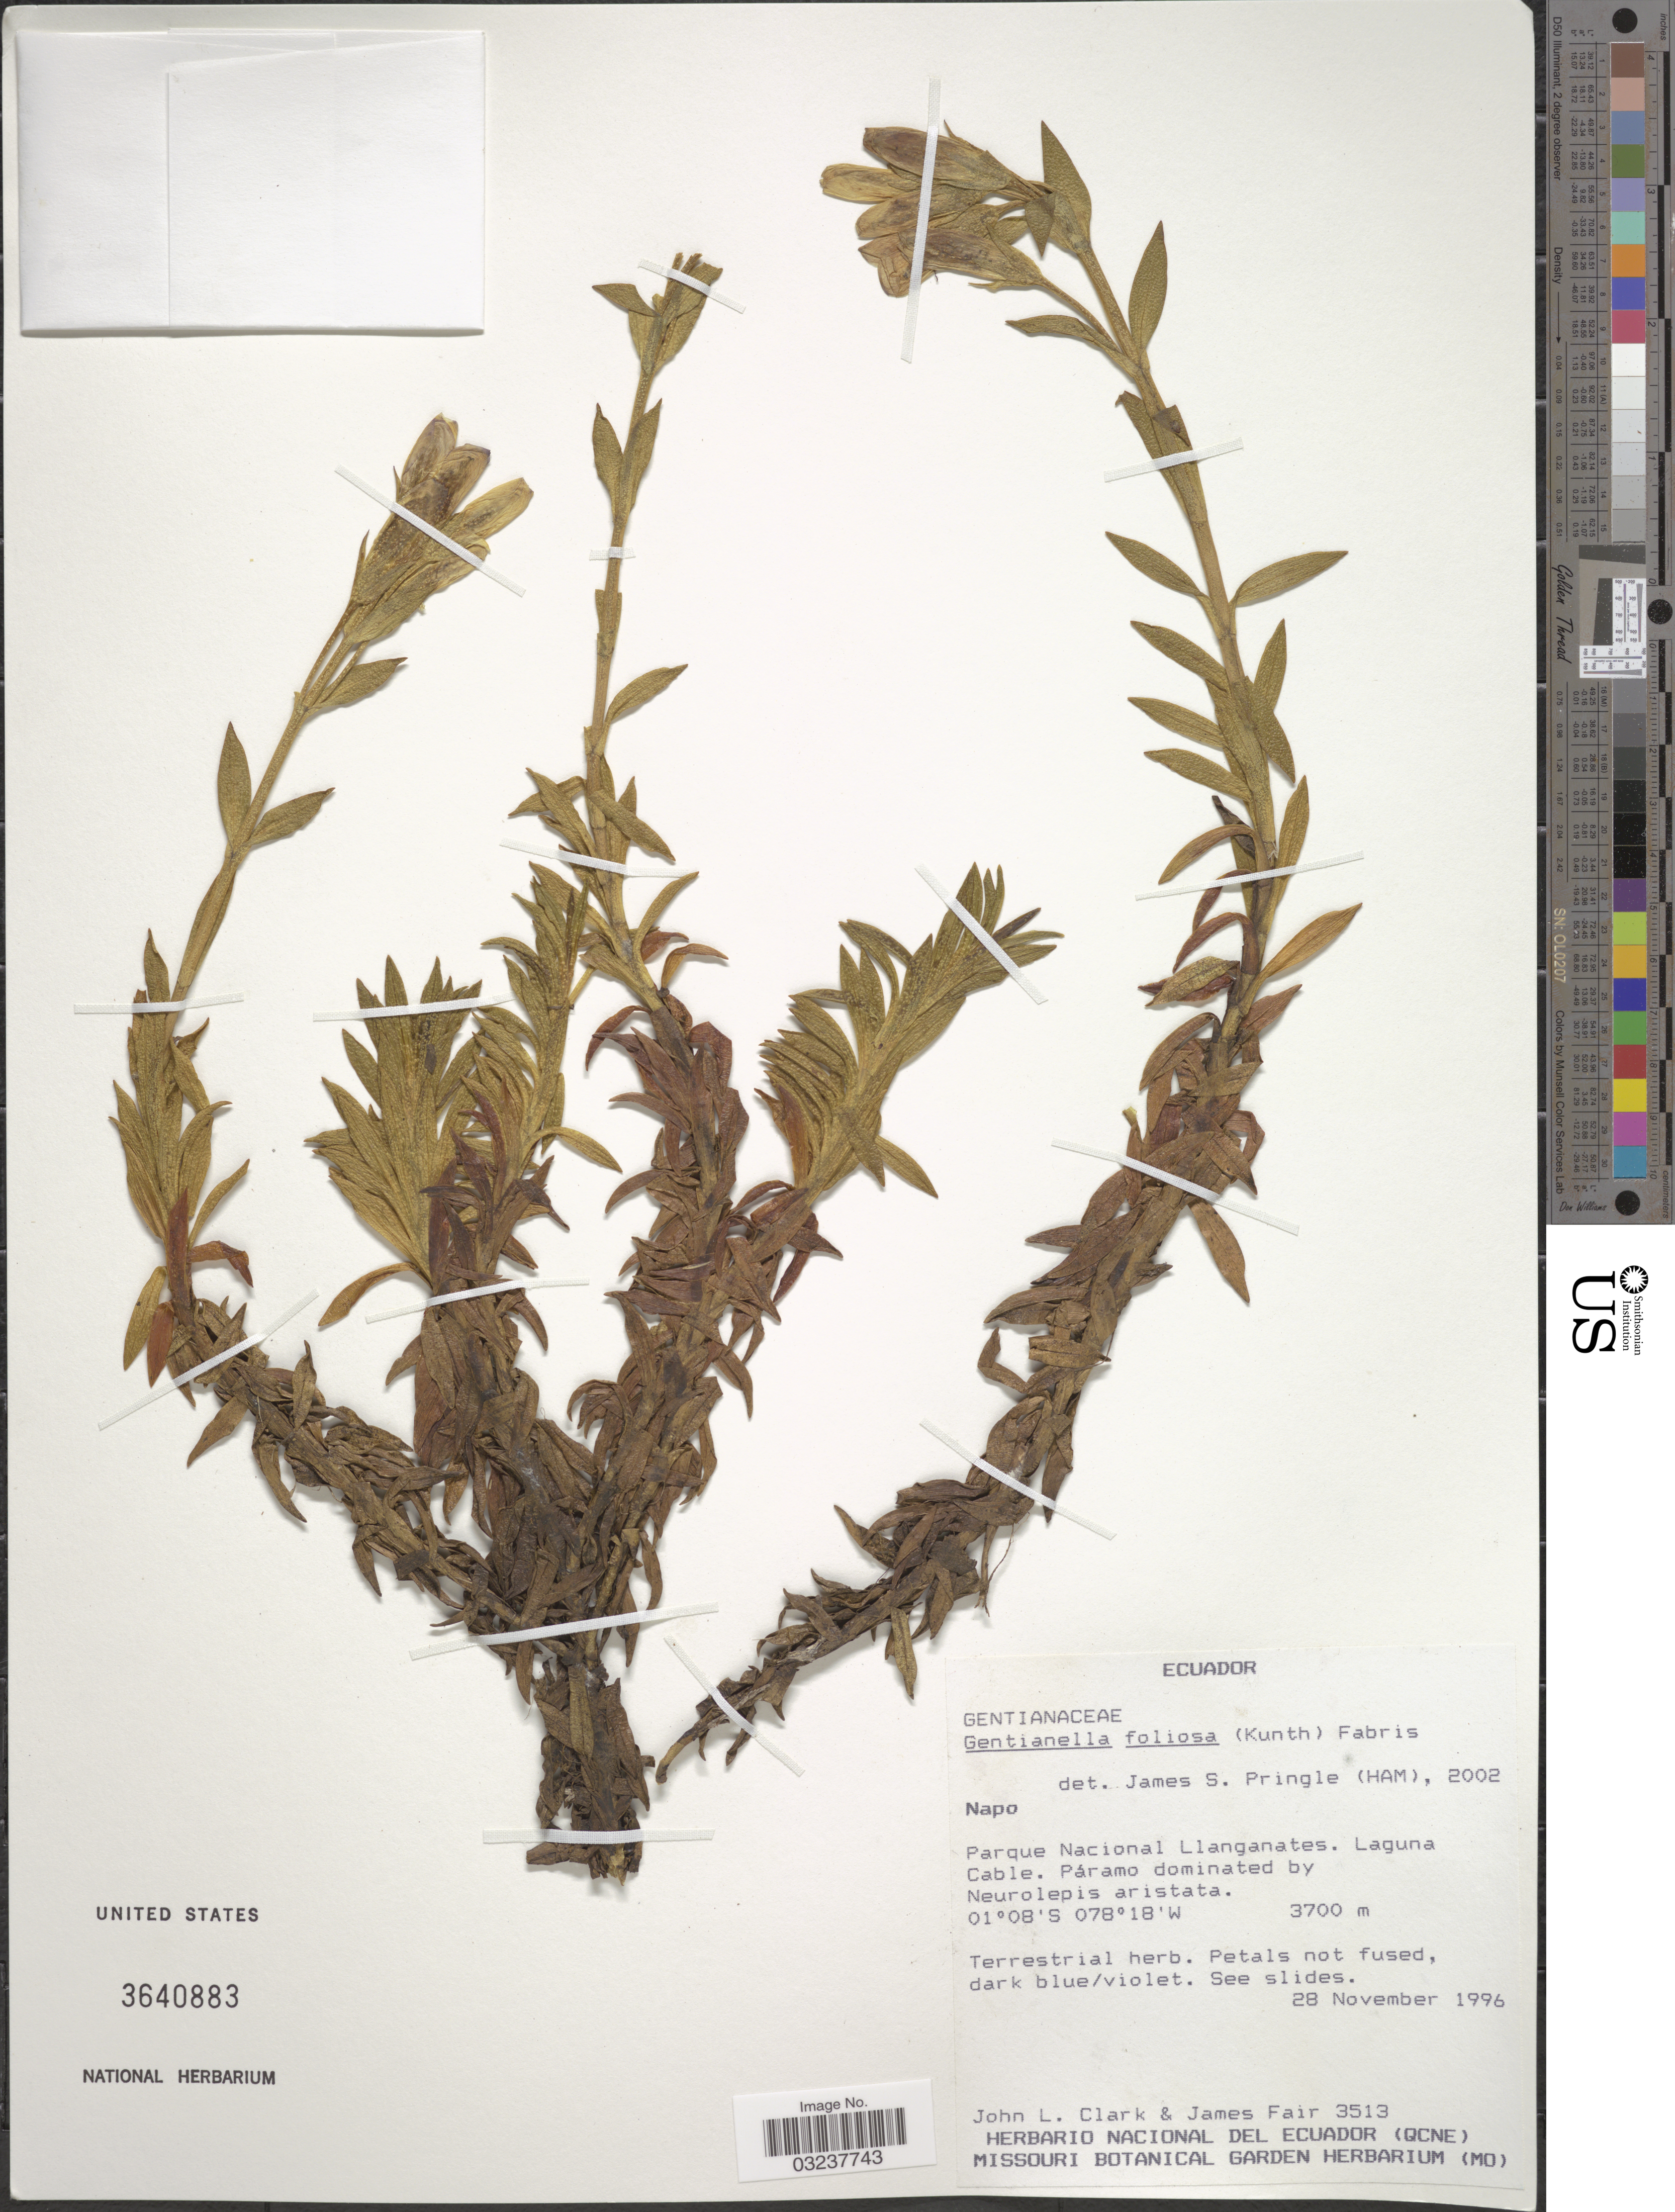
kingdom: Plantae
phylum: Tracheophyta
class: Magnoliopsida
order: Gentianales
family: Gentianaceae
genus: Gentianella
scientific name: Gentianella foliosa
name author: (Kunth) Fabris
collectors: J. L. Clark & J. Fair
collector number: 3513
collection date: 1996-11-28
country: Ecuador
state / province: Napo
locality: Parque Nacional Llanganates. Laguna Cable.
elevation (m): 3700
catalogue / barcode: US 3640883